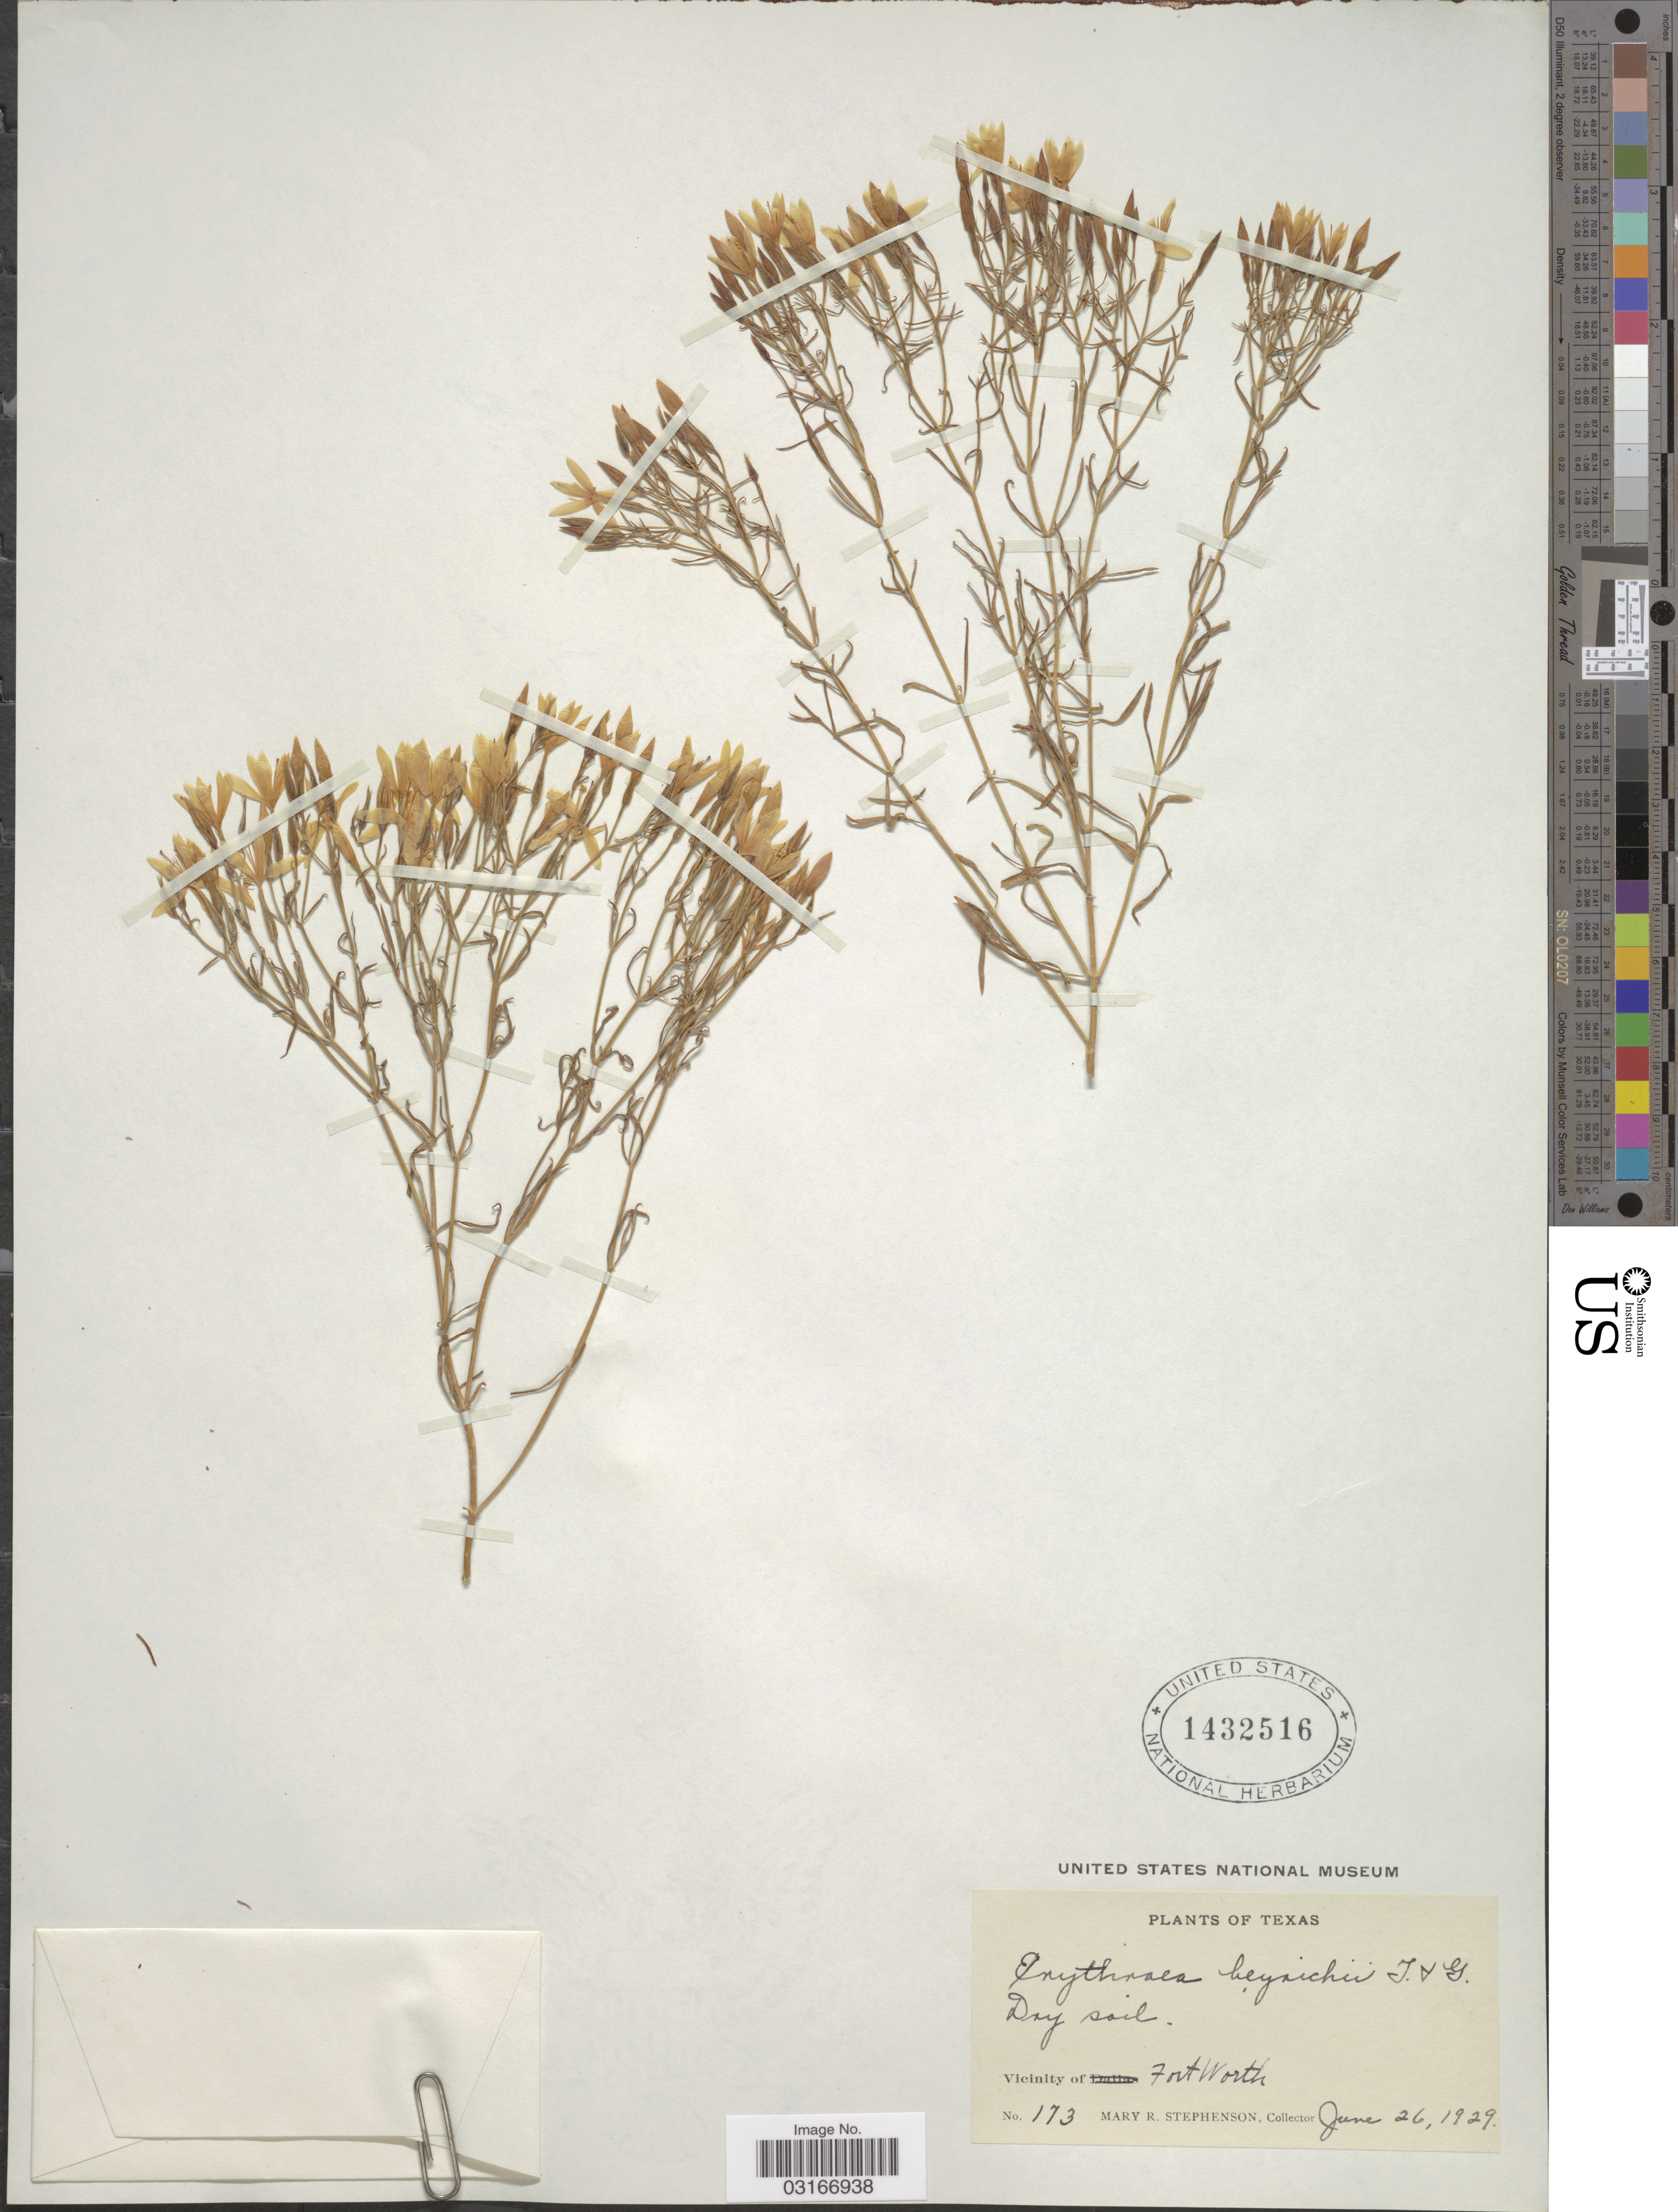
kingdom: Plantae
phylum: Tracheophyta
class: Magnoliopsida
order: Gentianales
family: Gentianaceae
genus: Centaurium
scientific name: Centaurium beyrichii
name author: (Torr.) B.L. Rob.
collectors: M. Stephenson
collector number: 173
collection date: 1929-06-26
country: United States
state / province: Texas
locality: Vicinity of Fort Worth.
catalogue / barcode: US 1432516